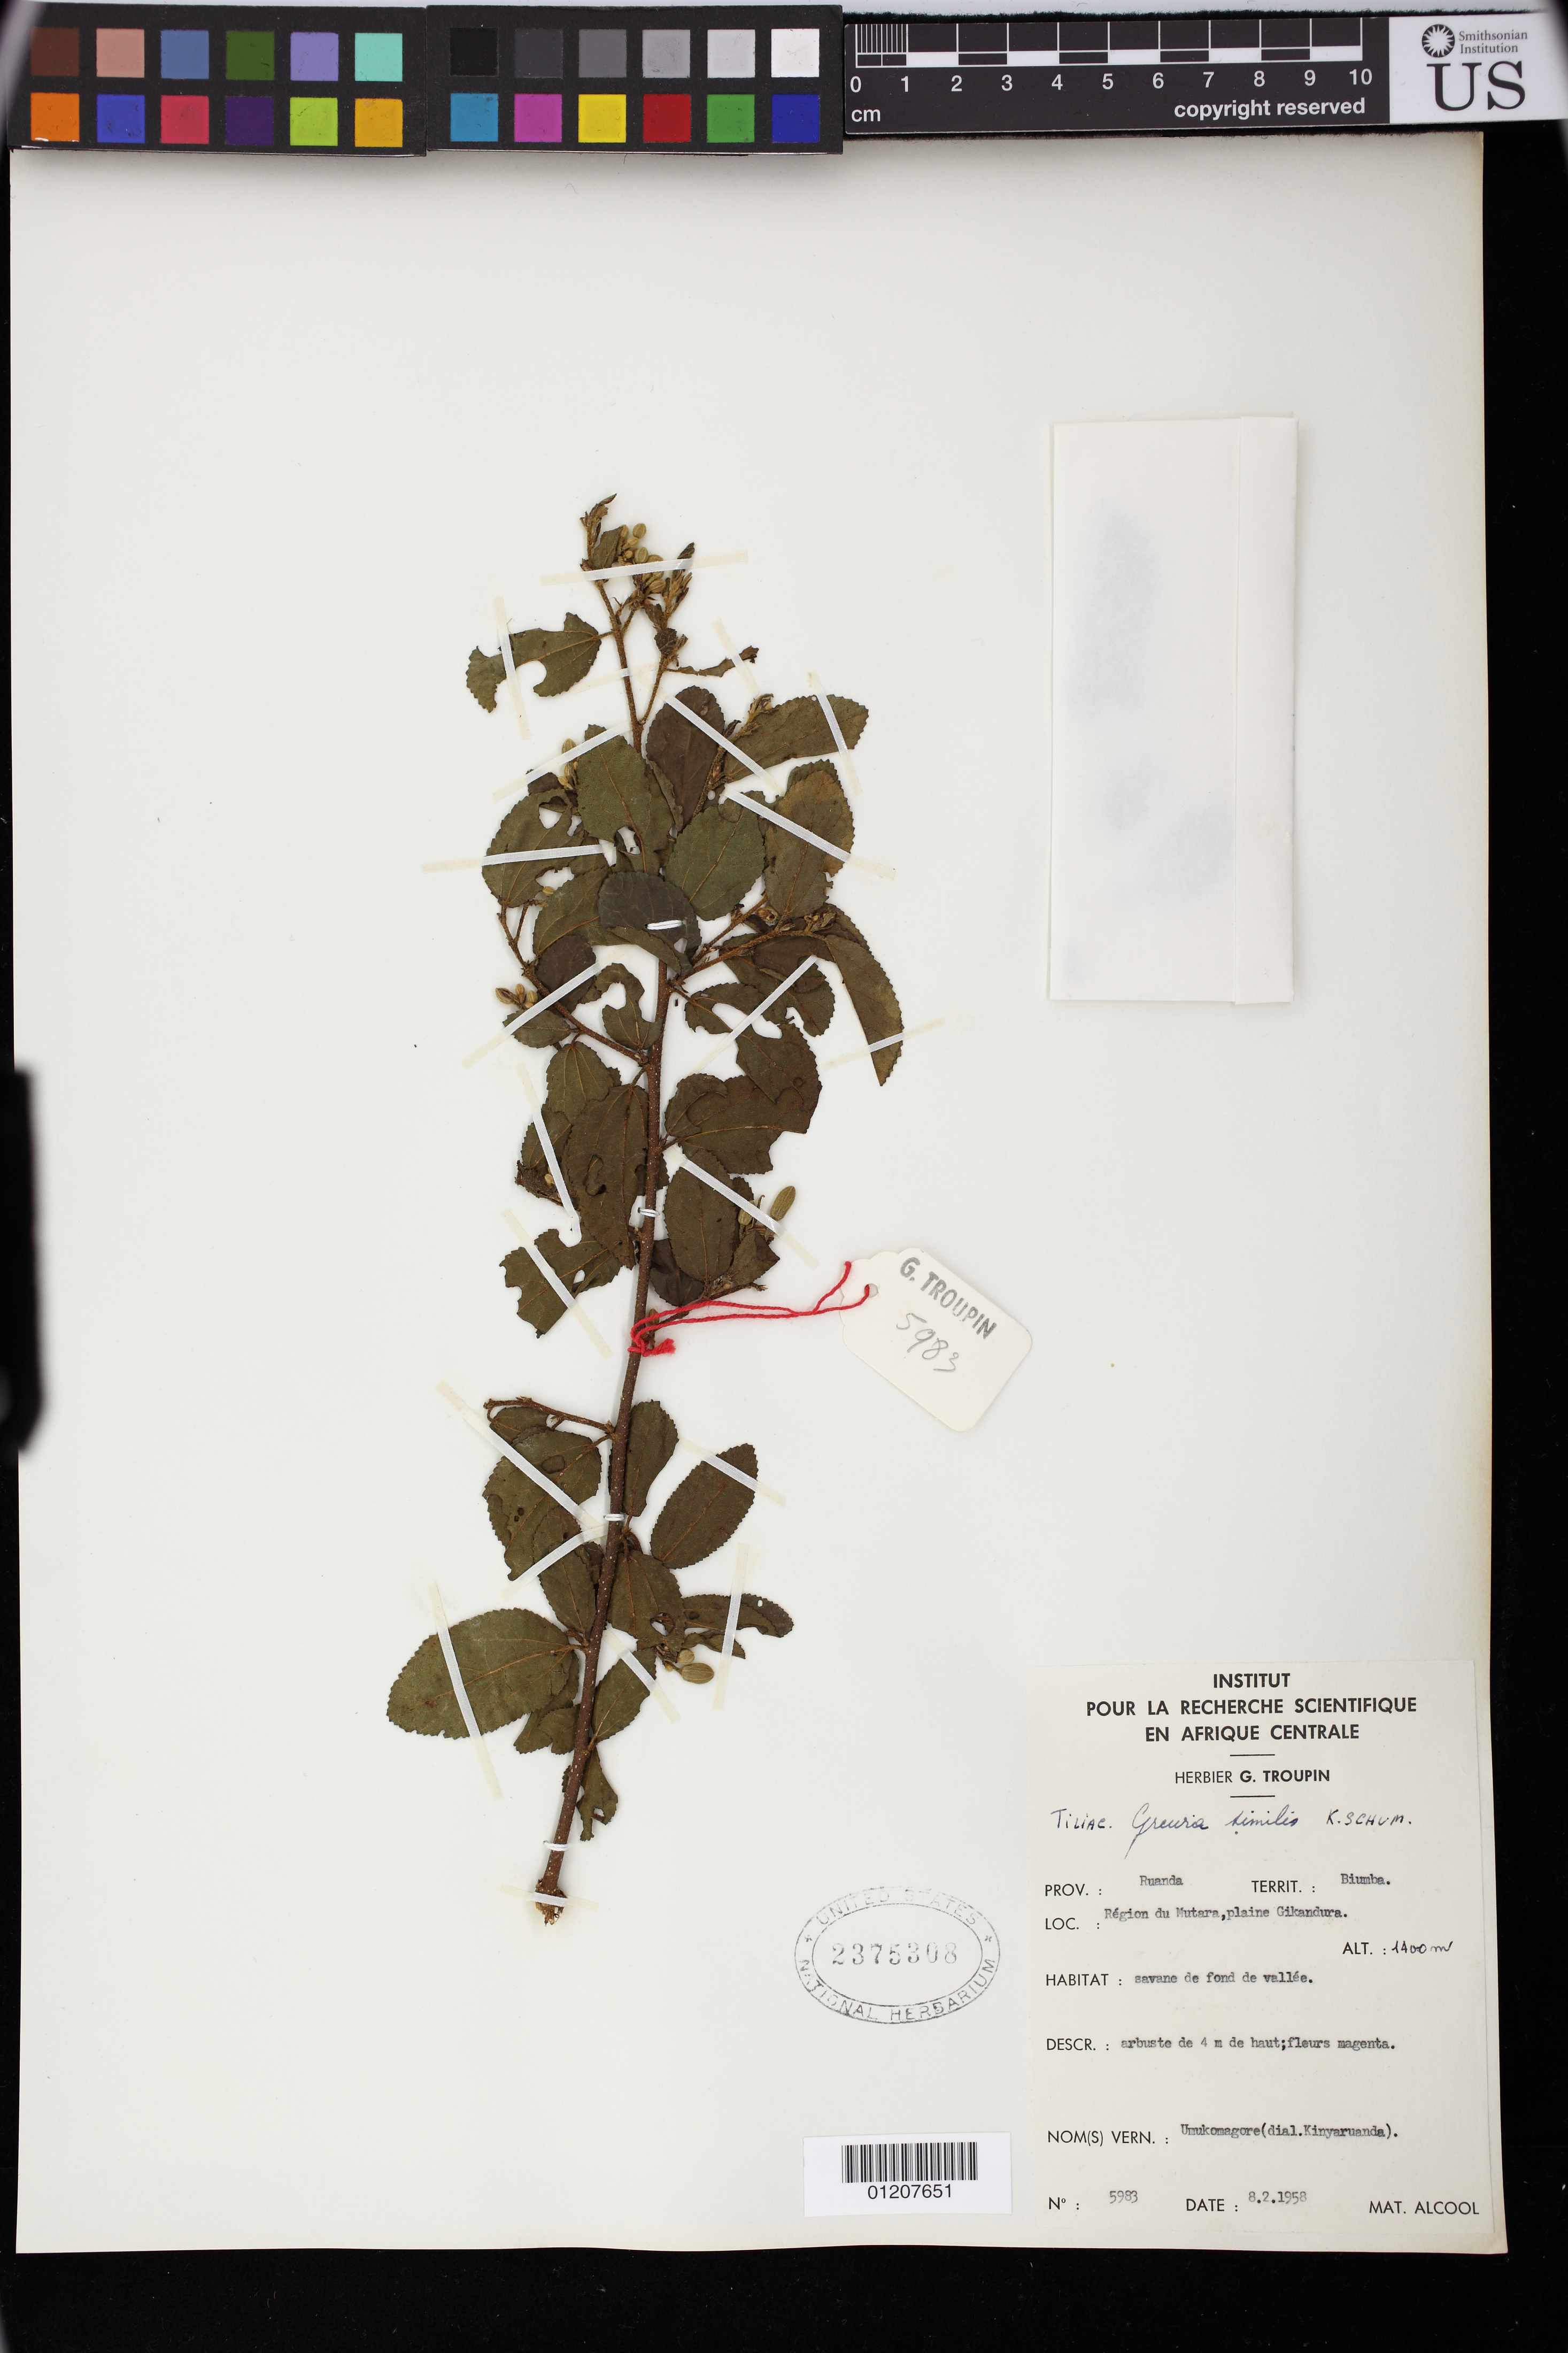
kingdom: Plantae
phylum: Tracheophyta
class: Magnoliopsida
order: Malvales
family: Malvaceae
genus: Grewia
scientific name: Grewia similis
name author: K. Schum.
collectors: G. Troupin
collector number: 5983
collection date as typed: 08 Feb 1958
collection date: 1958-02-08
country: Rwanda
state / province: Est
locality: Prov.: Ruanda, Territ.: Biumba. Loc.: Region du Mutara, plaine Gikandura.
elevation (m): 1400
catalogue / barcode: US 2375308